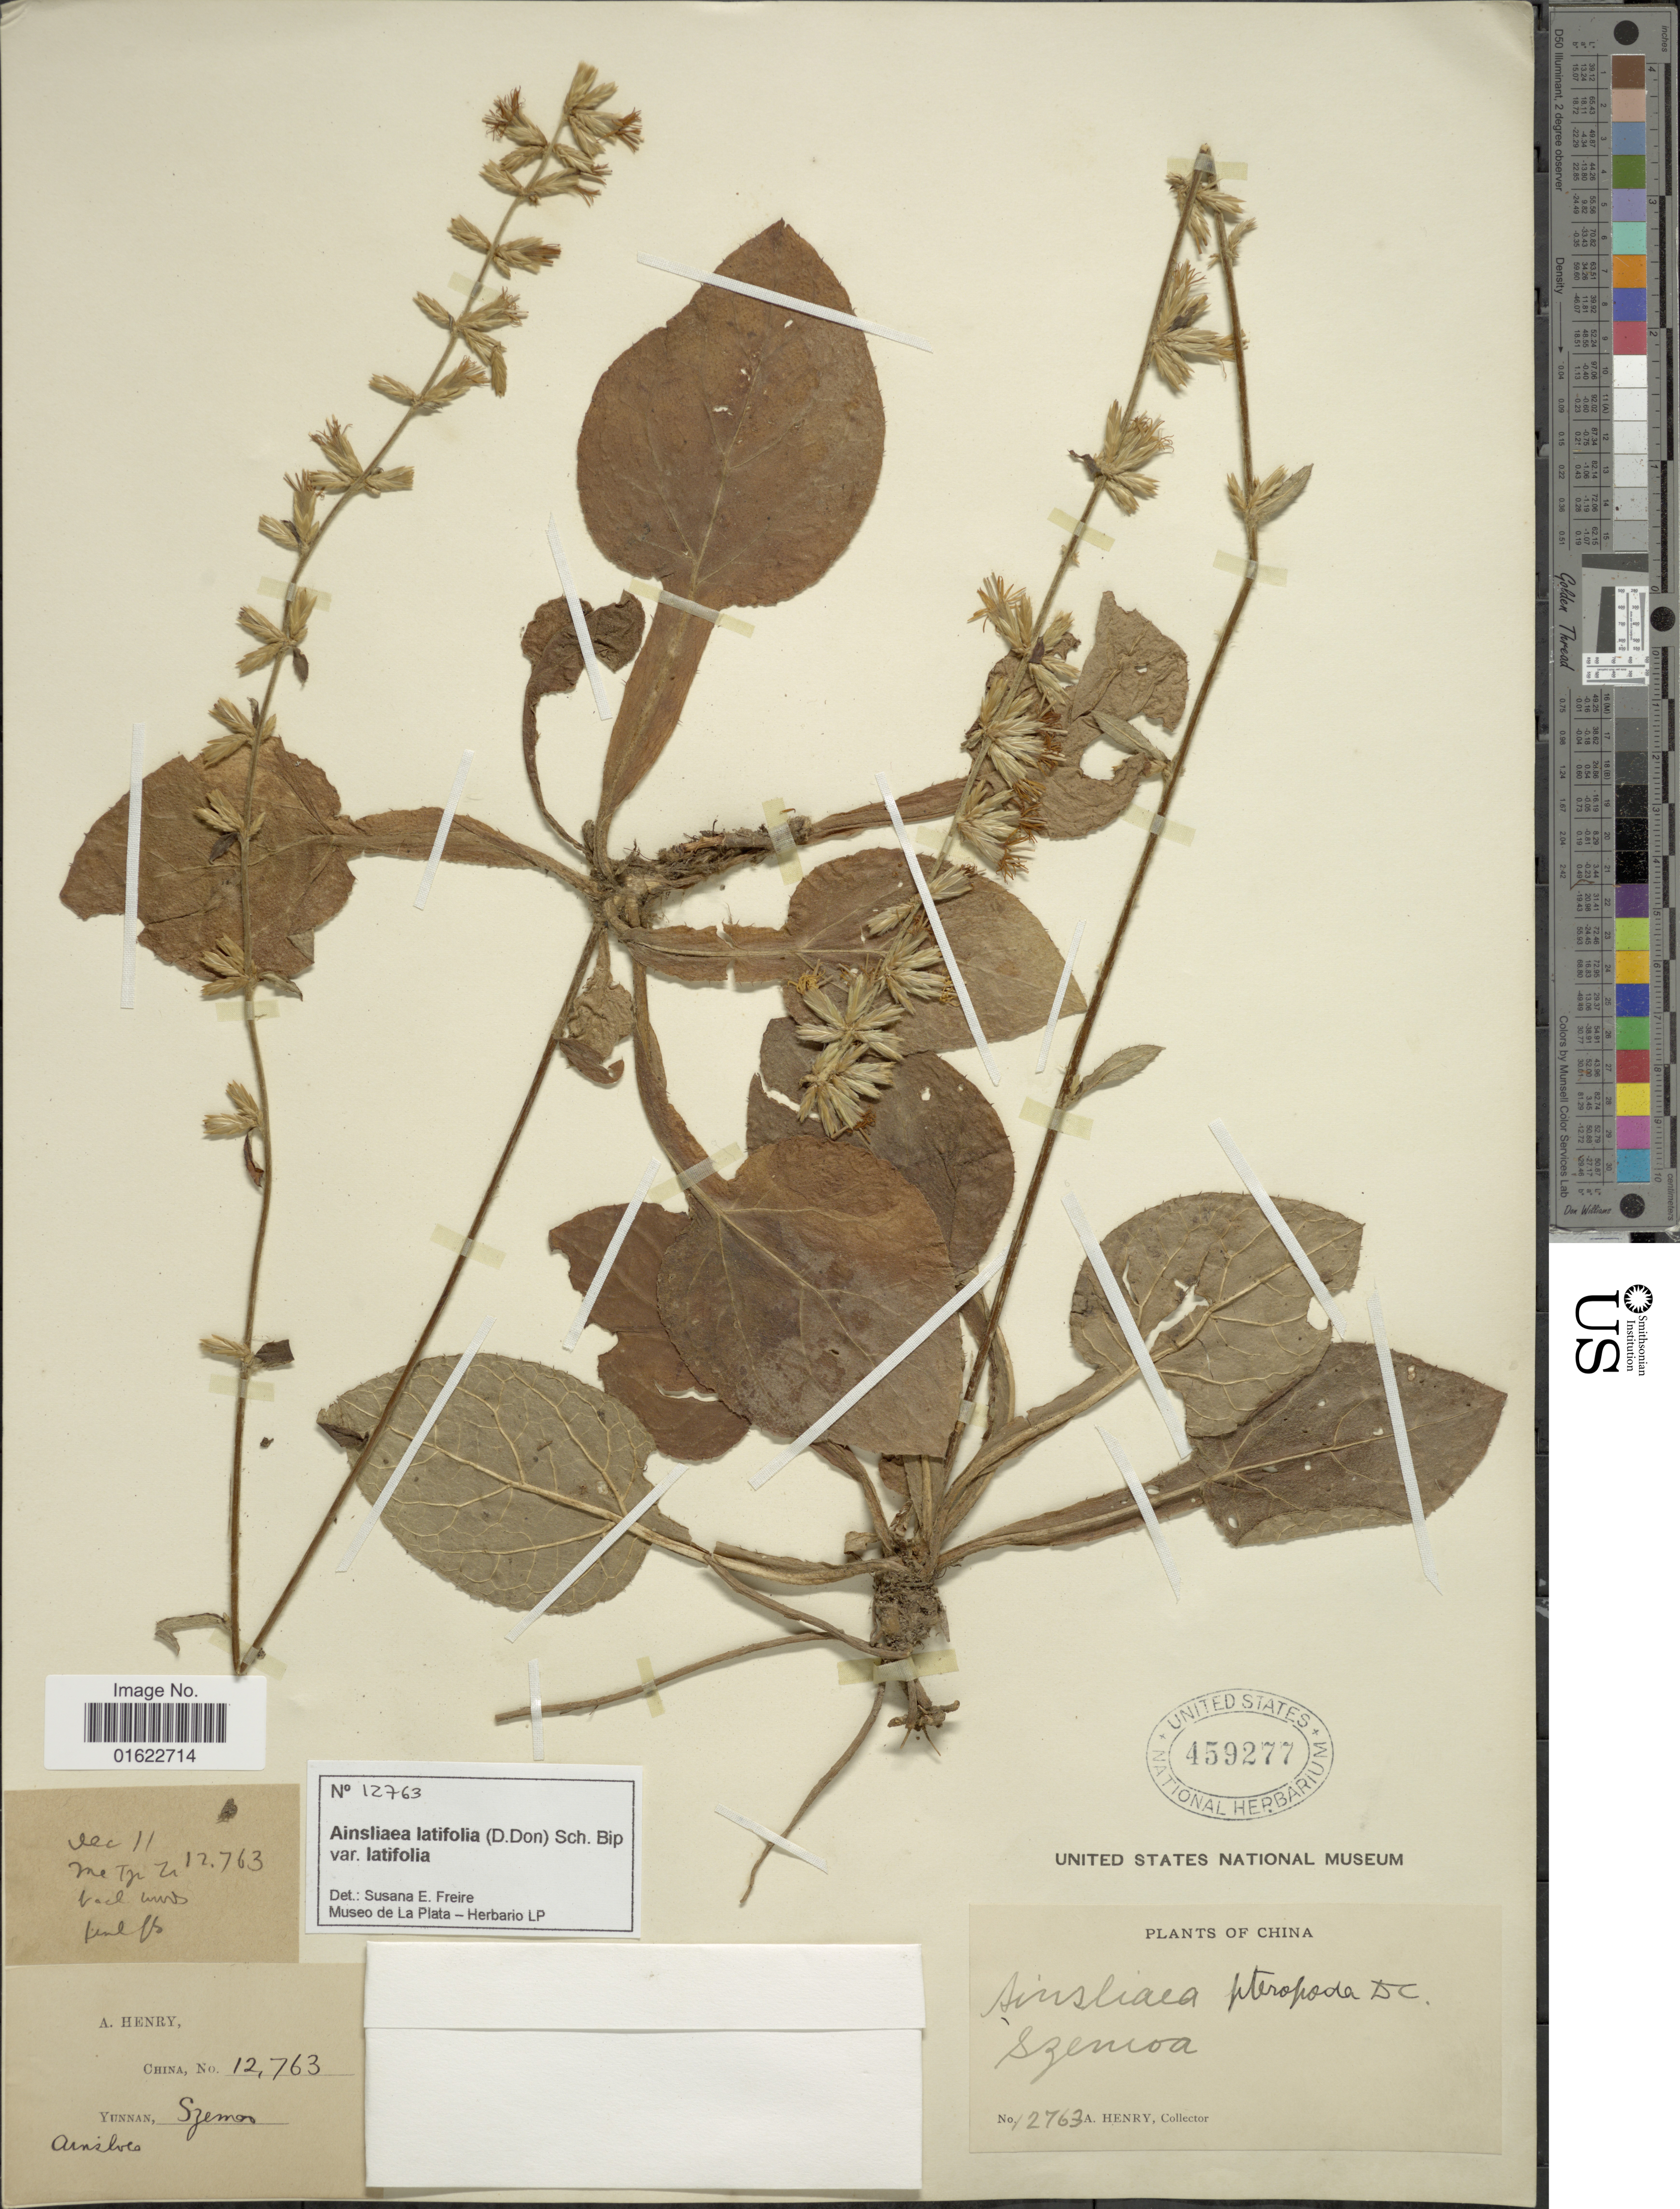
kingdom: Plantae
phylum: Tracheophyta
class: Magnoliopsida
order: Asterales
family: Asteraceae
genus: Ainsliaea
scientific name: Ainsliaea latifolia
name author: (D. Don) Sch. Bip.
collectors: A. Henry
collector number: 12763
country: China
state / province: Yunnan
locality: Szemao Me Tze Zi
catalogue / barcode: US 459277